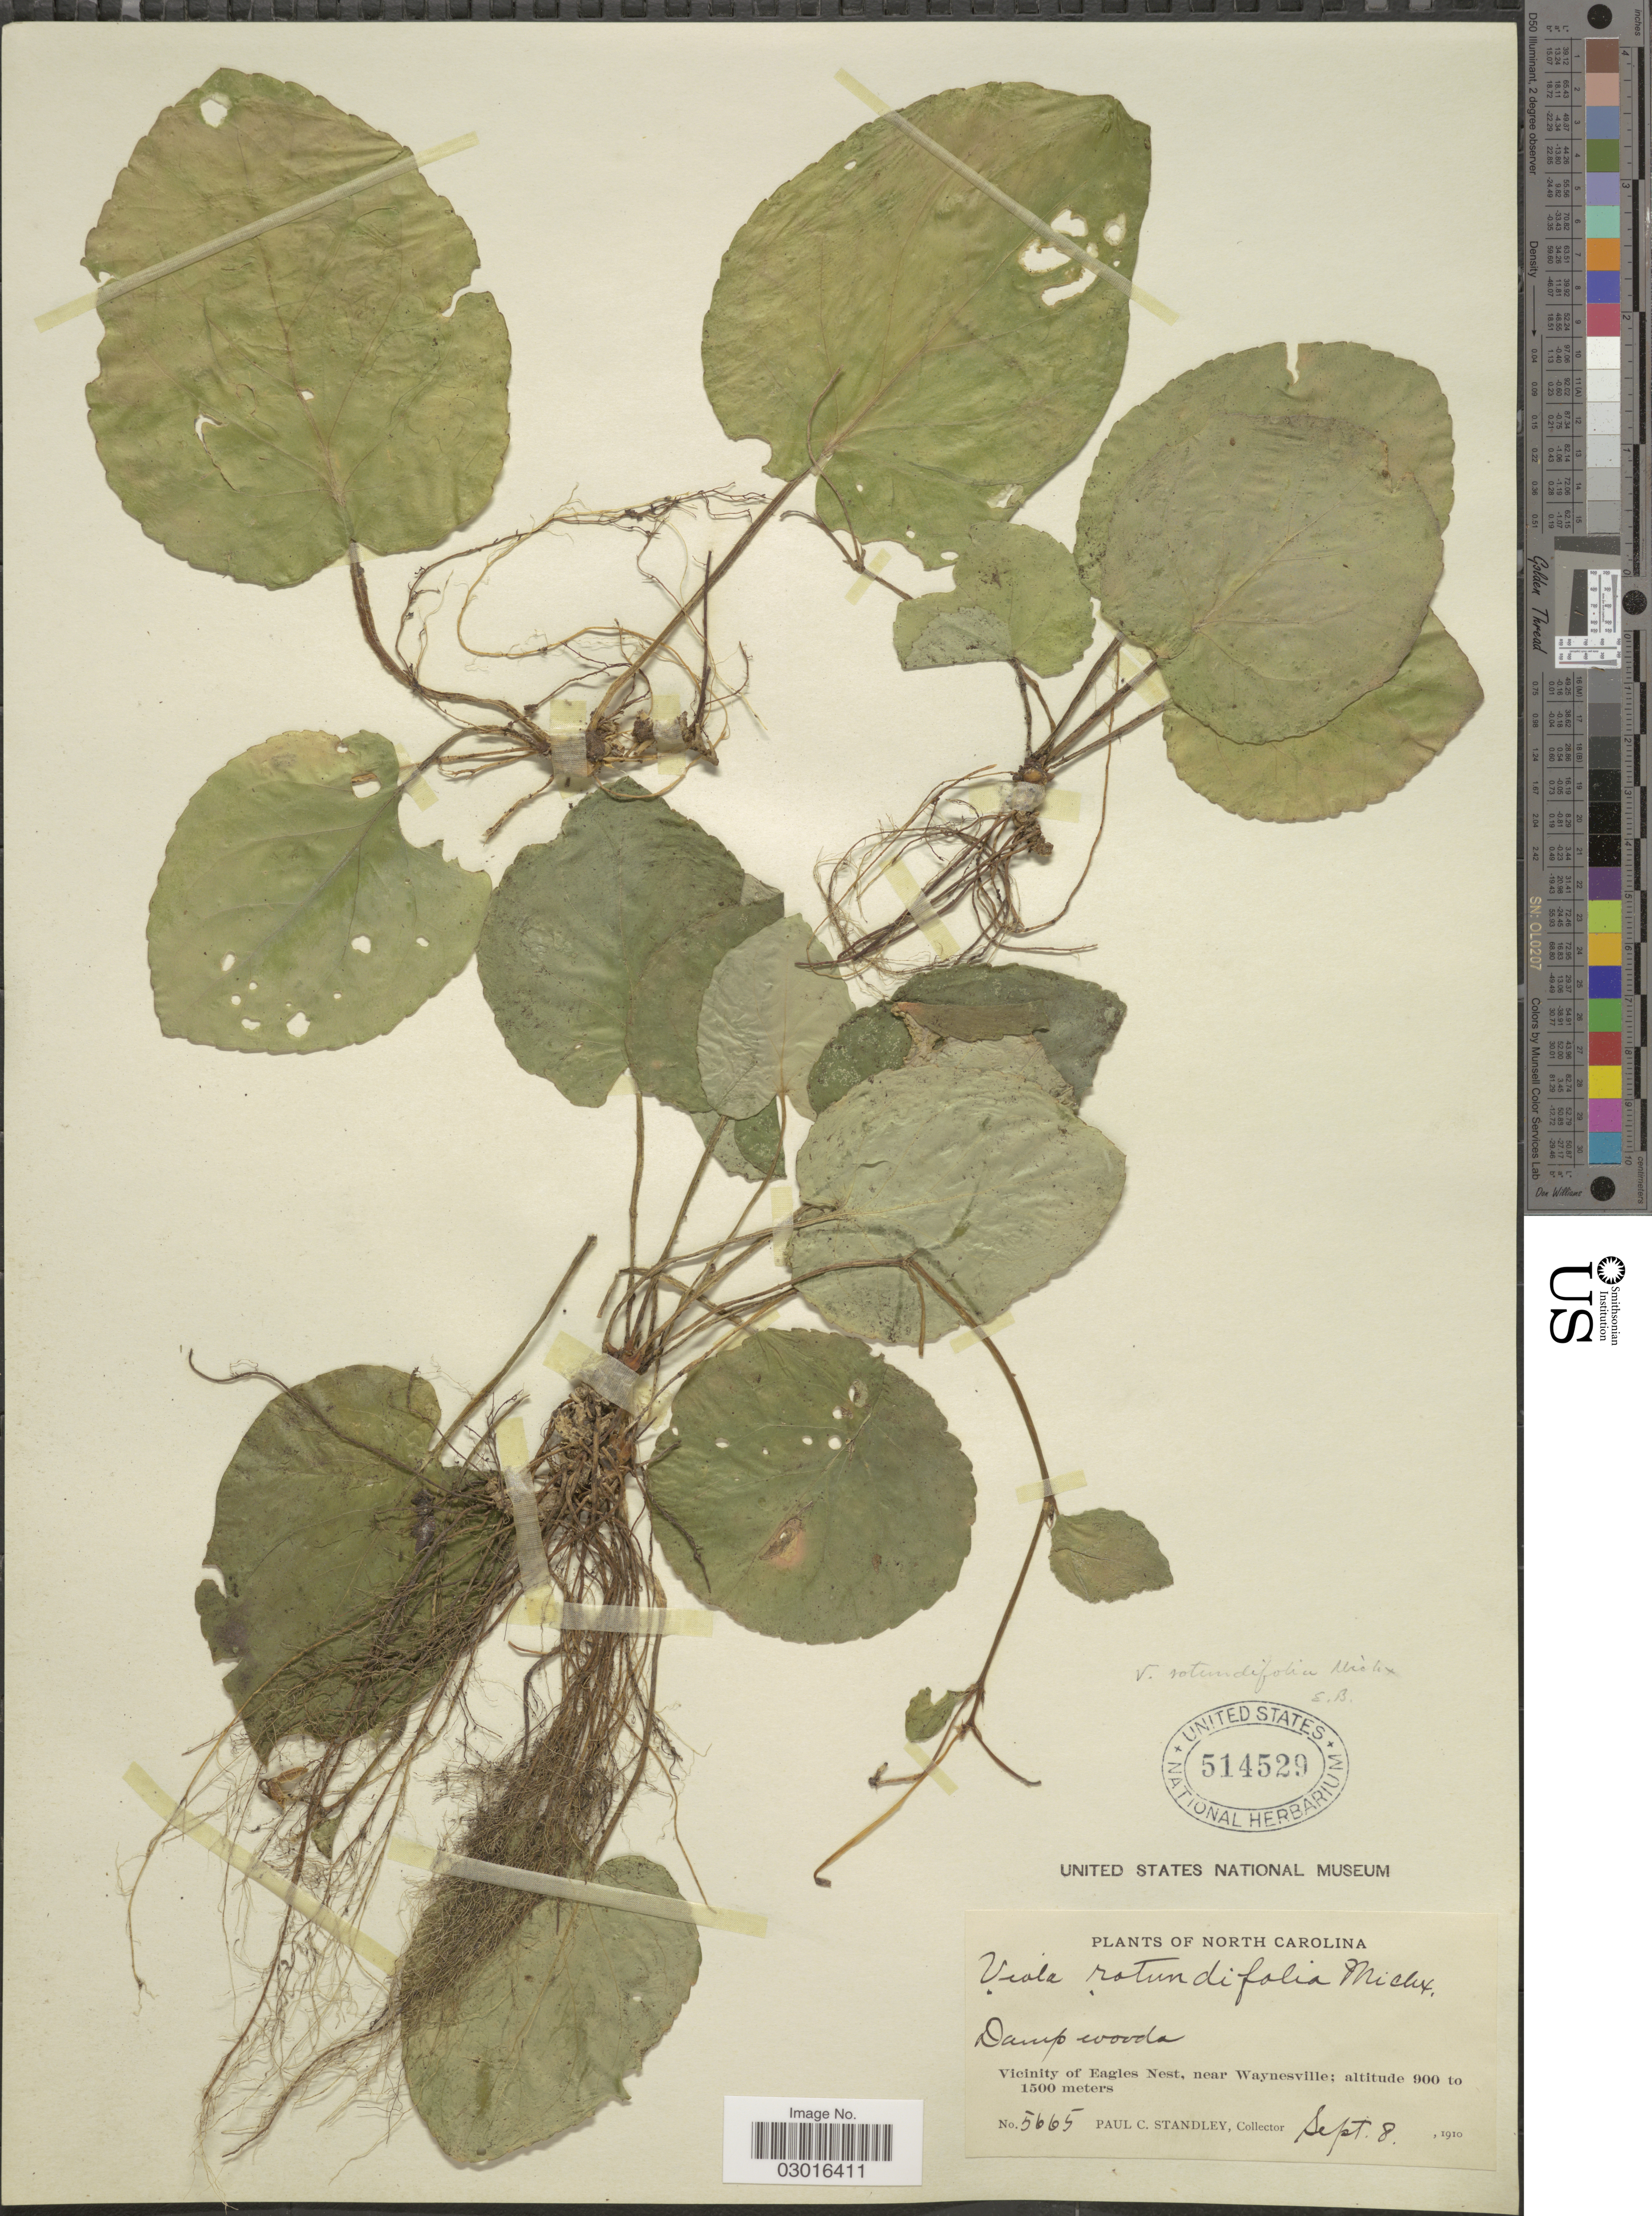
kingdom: Plantae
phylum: Tracheophyta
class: Magnoliopsida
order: Malpighiales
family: Violaceae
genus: Viola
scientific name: Viola rotundifolia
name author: Michx.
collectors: P. C. Standley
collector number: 5665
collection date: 1910-09-08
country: United States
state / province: North Carolina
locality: Vicinity of Eagles Nest, near Waynesville.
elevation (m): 900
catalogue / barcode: US 514529